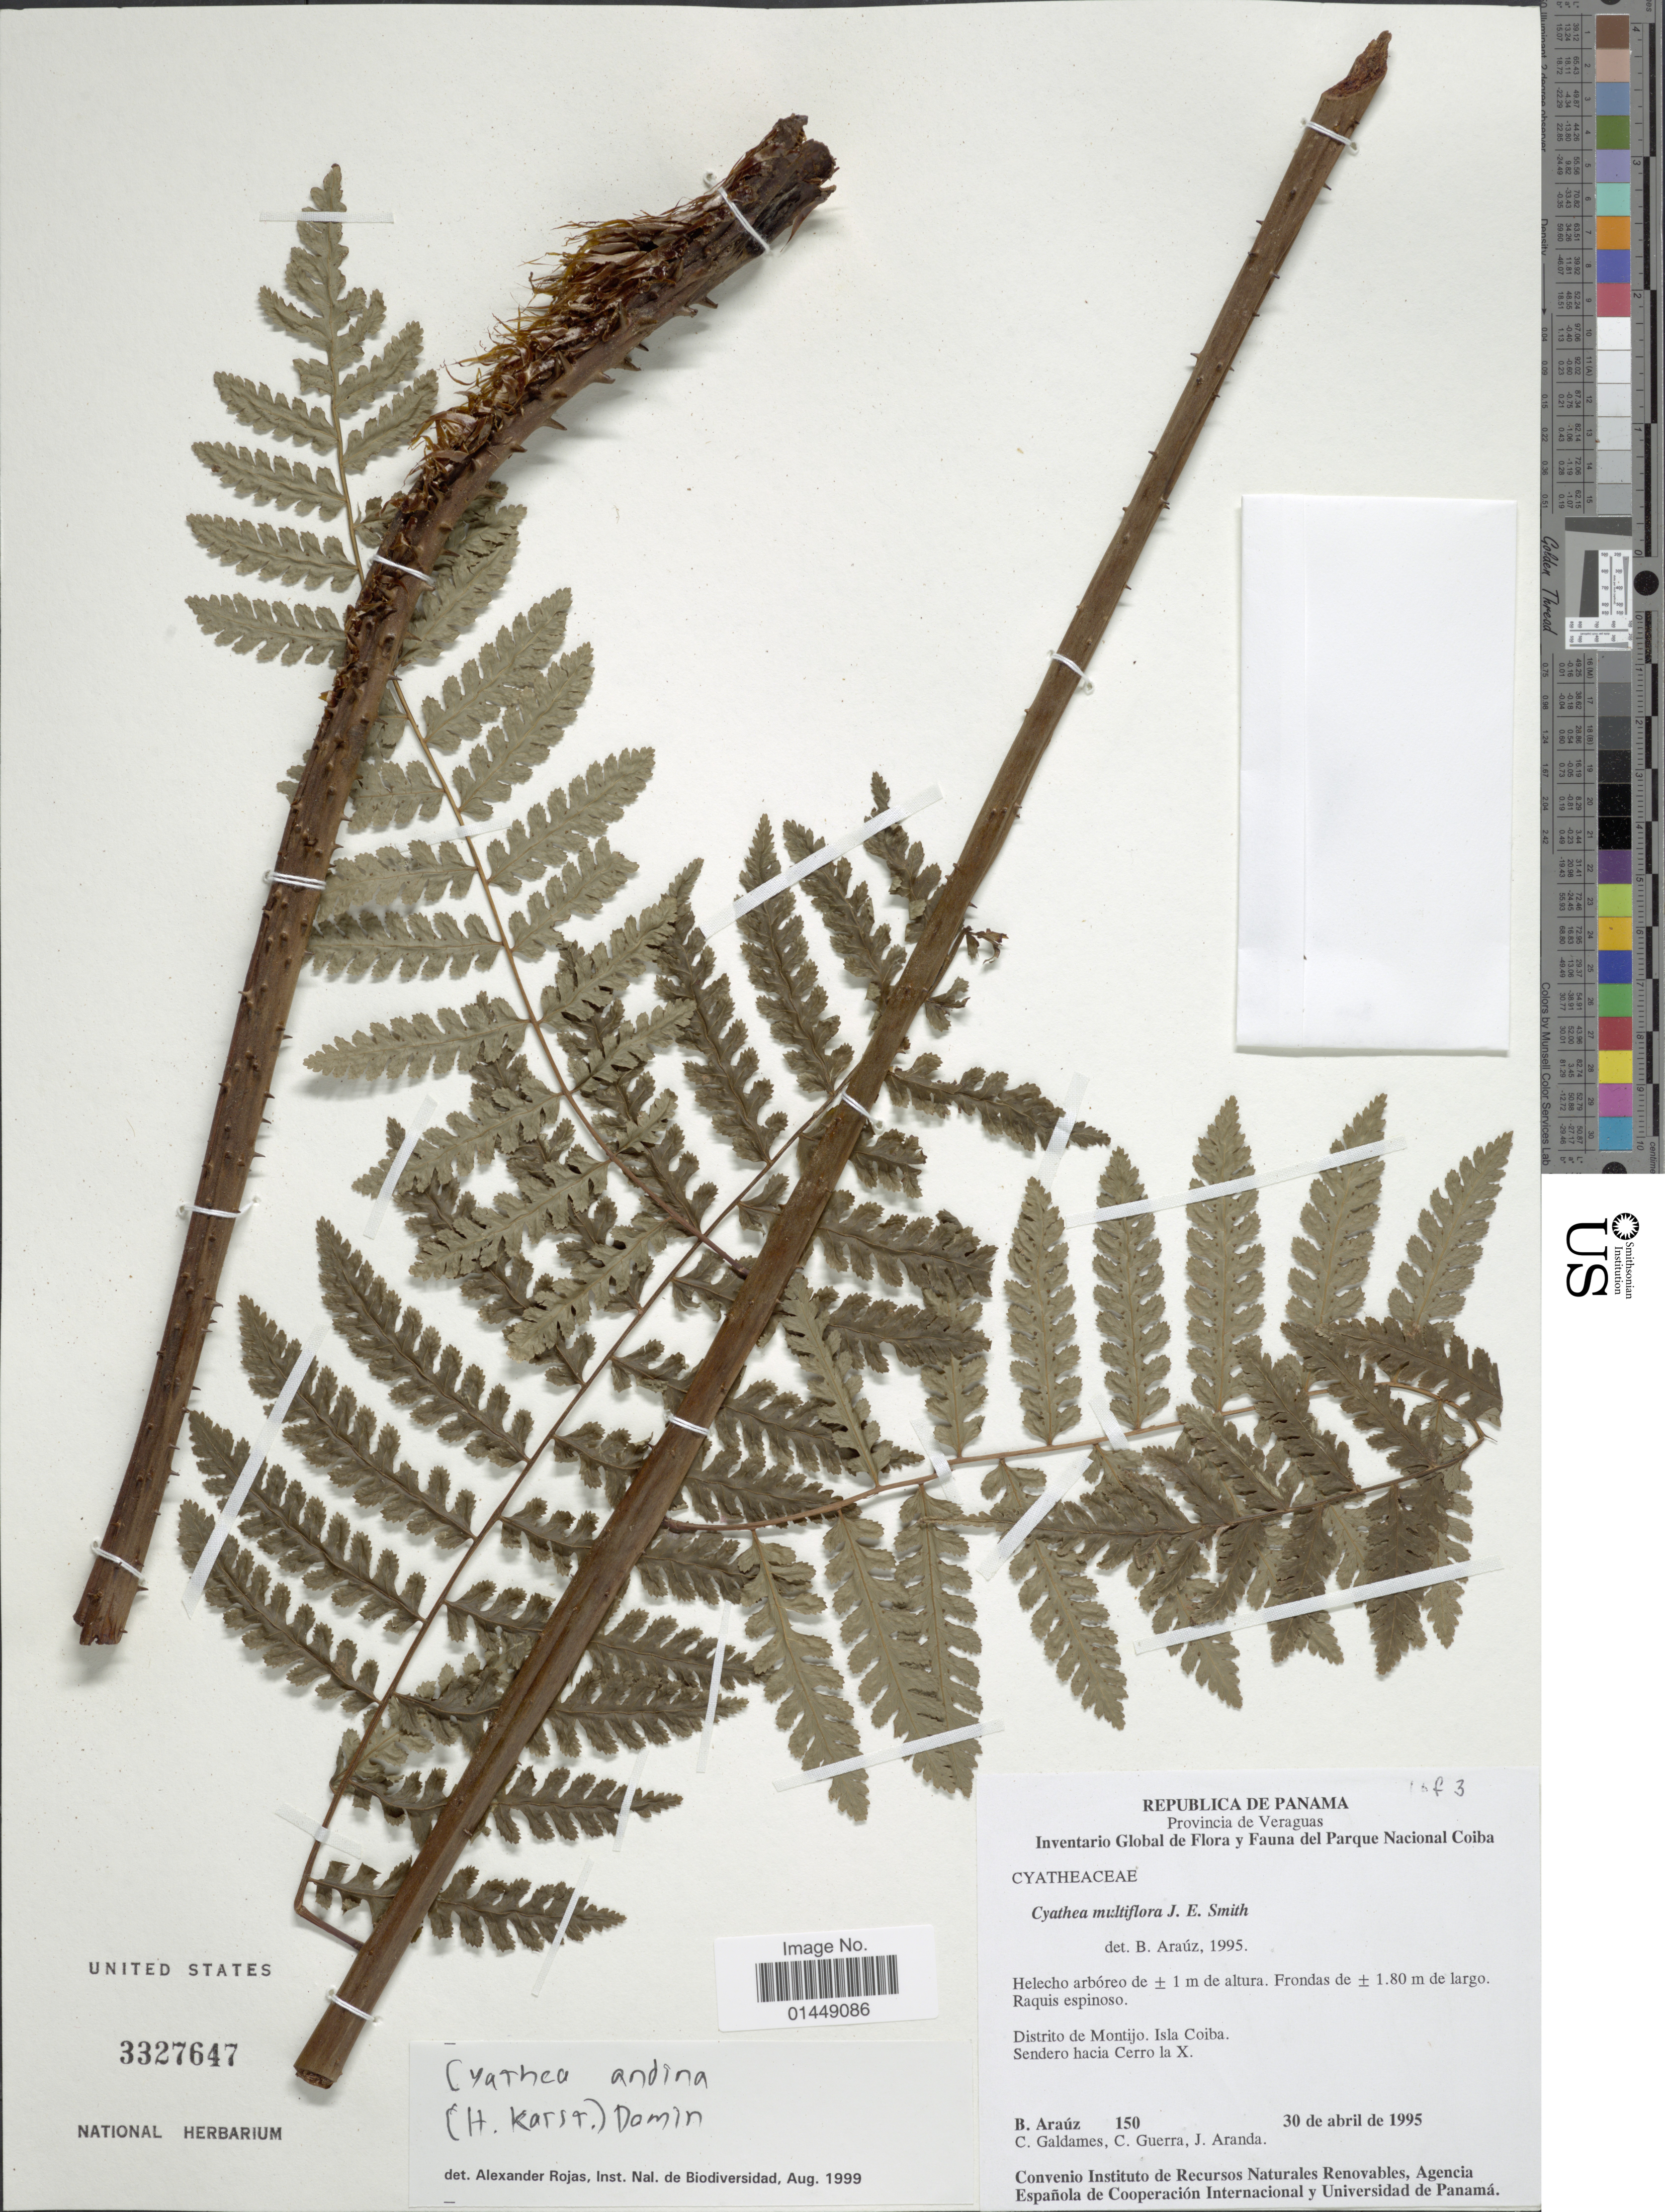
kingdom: Plantae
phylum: Tracheophyta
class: Polypodiopsida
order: Cyatheales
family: Cyatheaceae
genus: Cyathea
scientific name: Cyathea multiflora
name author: Sm.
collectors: B. Araúz, C. Galdames, C. Guerra & J. Aranda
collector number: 150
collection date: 1995-04-30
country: Panama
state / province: Veraguas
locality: Provincia de Veraguas. Distrito de Montijo. Isla Coiba. Sendero hacia Cerro la X.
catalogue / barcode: US 3327647